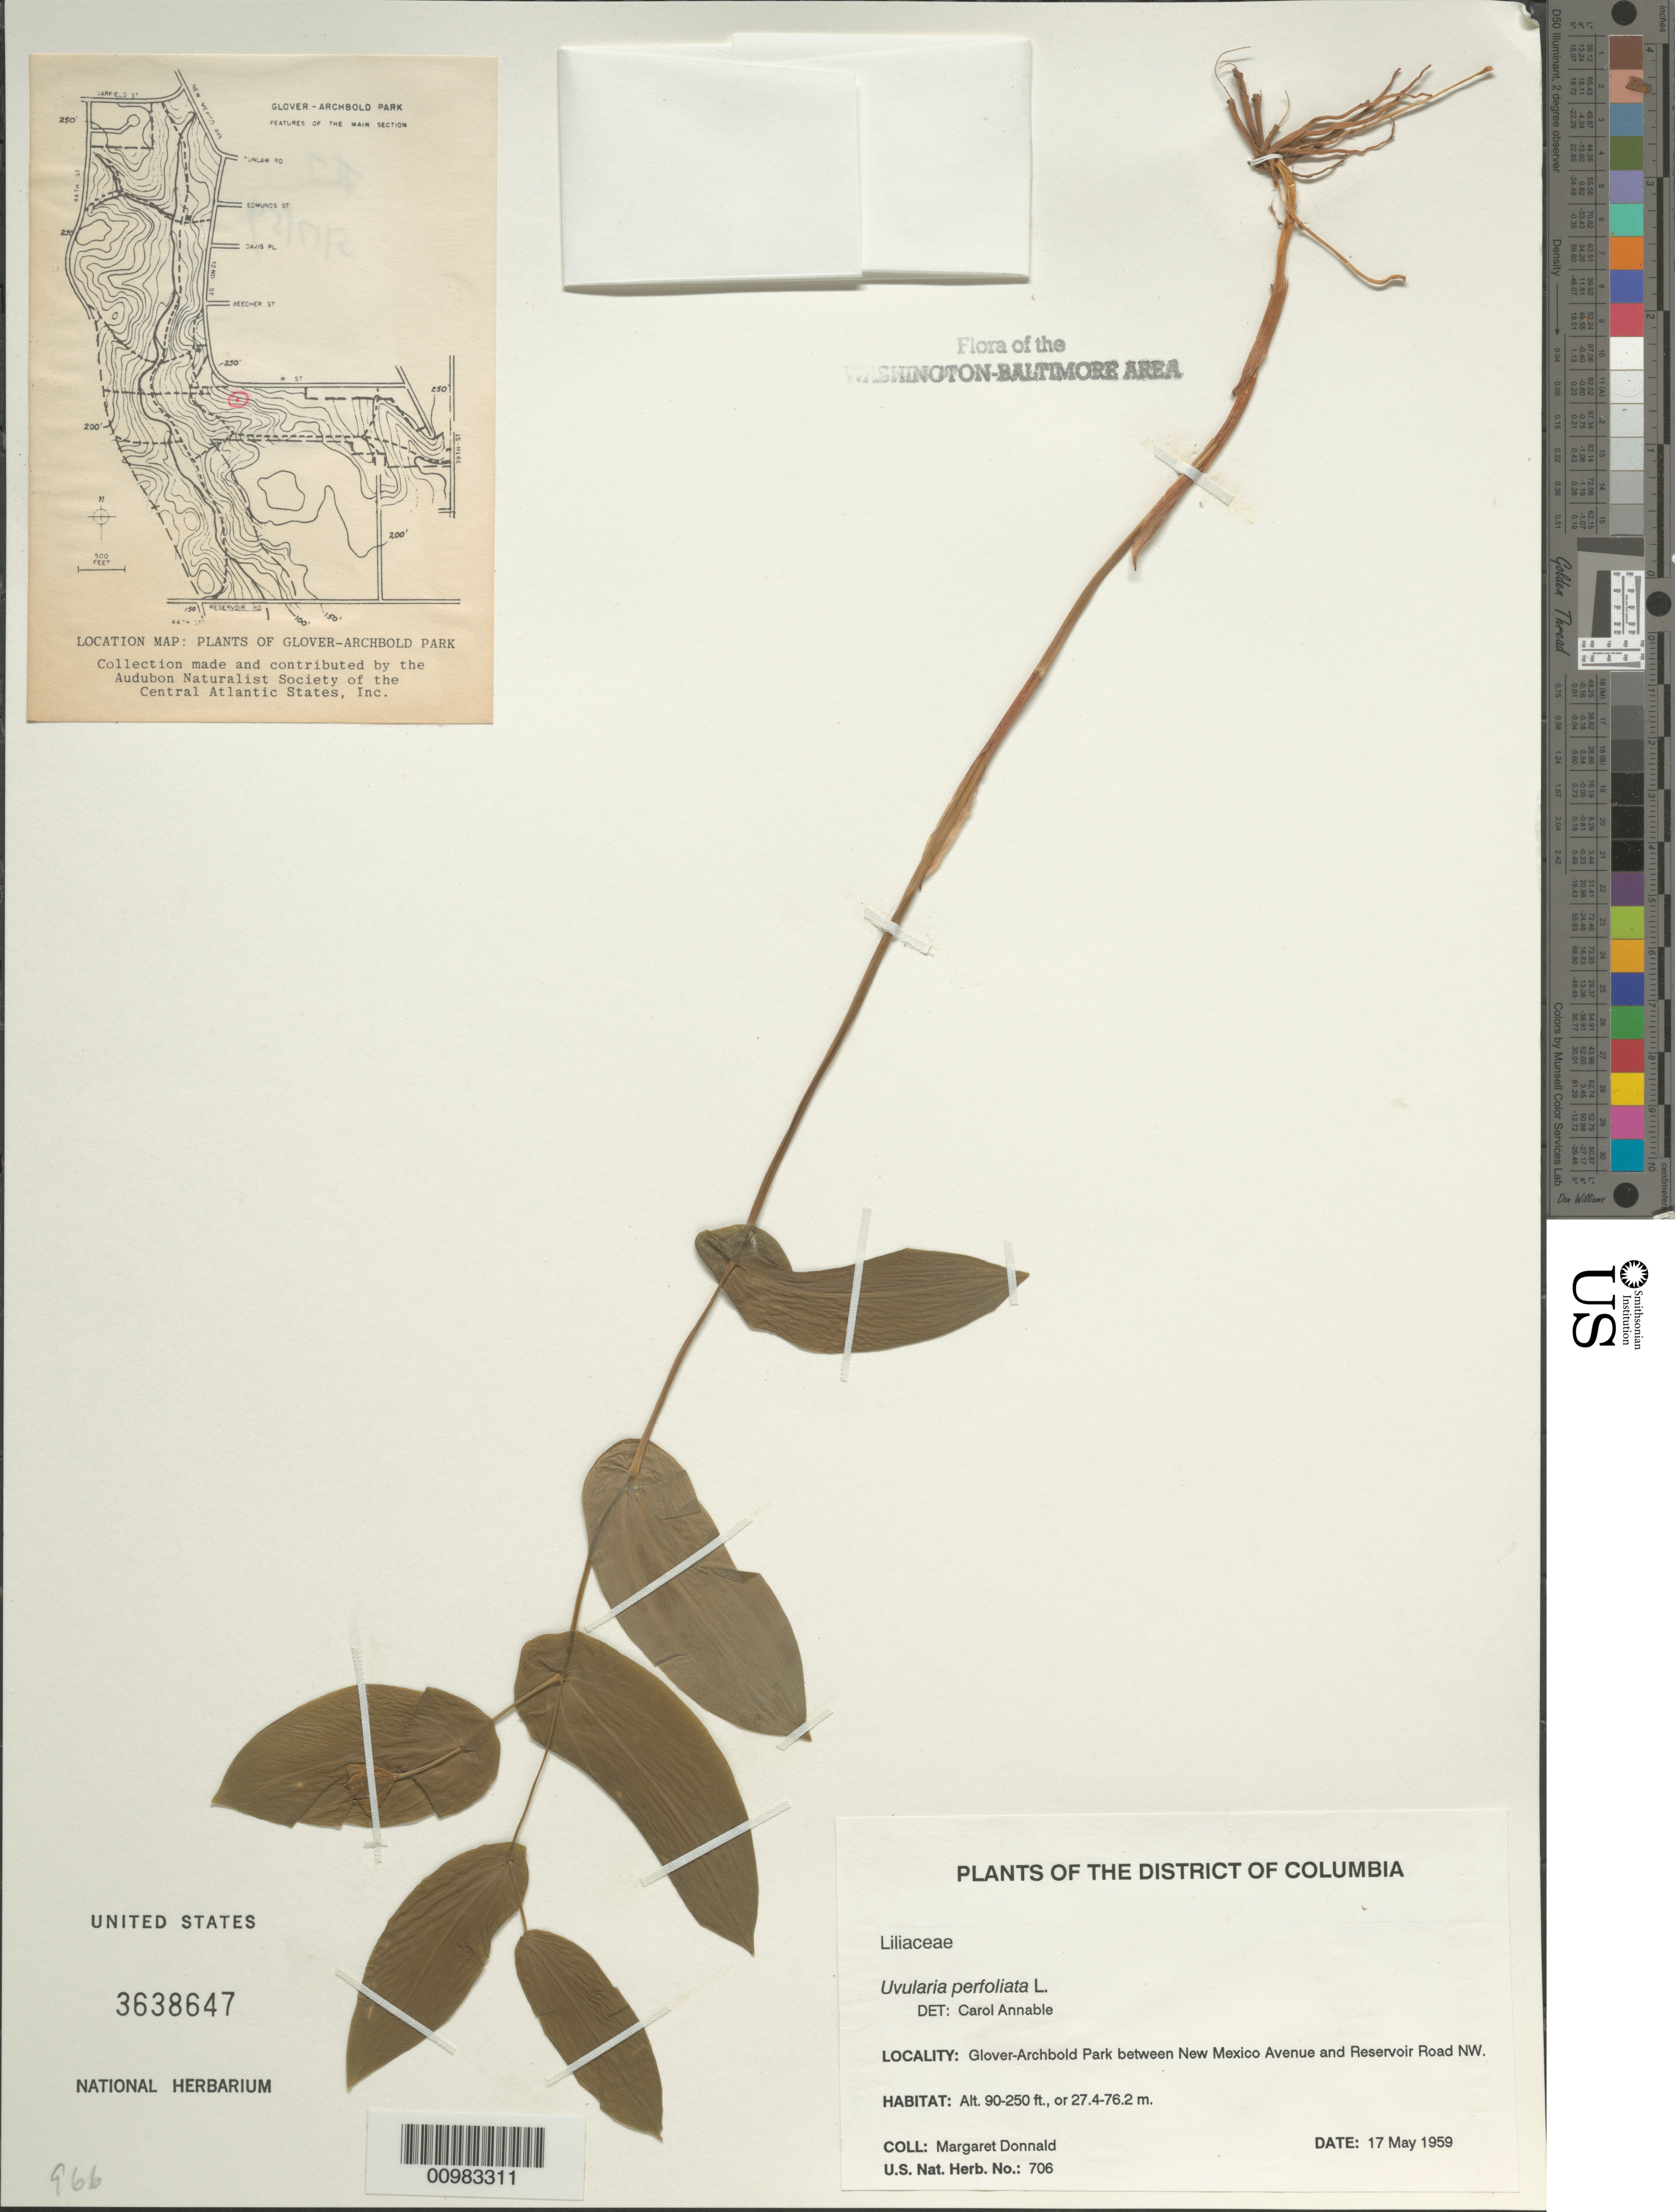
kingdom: Plantae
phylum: Tracheophyta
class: Liliopsida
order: Liliales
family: Colchicaceae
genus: Uvularia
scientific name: Uvularia perfoliata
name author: L.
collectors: M. Donnald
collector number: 706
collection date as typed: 17 May 1959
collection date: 1959-05-17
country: United States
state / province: District of Columbia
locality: Glover-Archbold Park between New Mexico Avenue and Reservoir Road NW.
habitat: park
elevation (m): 27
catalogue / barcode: US 3638647